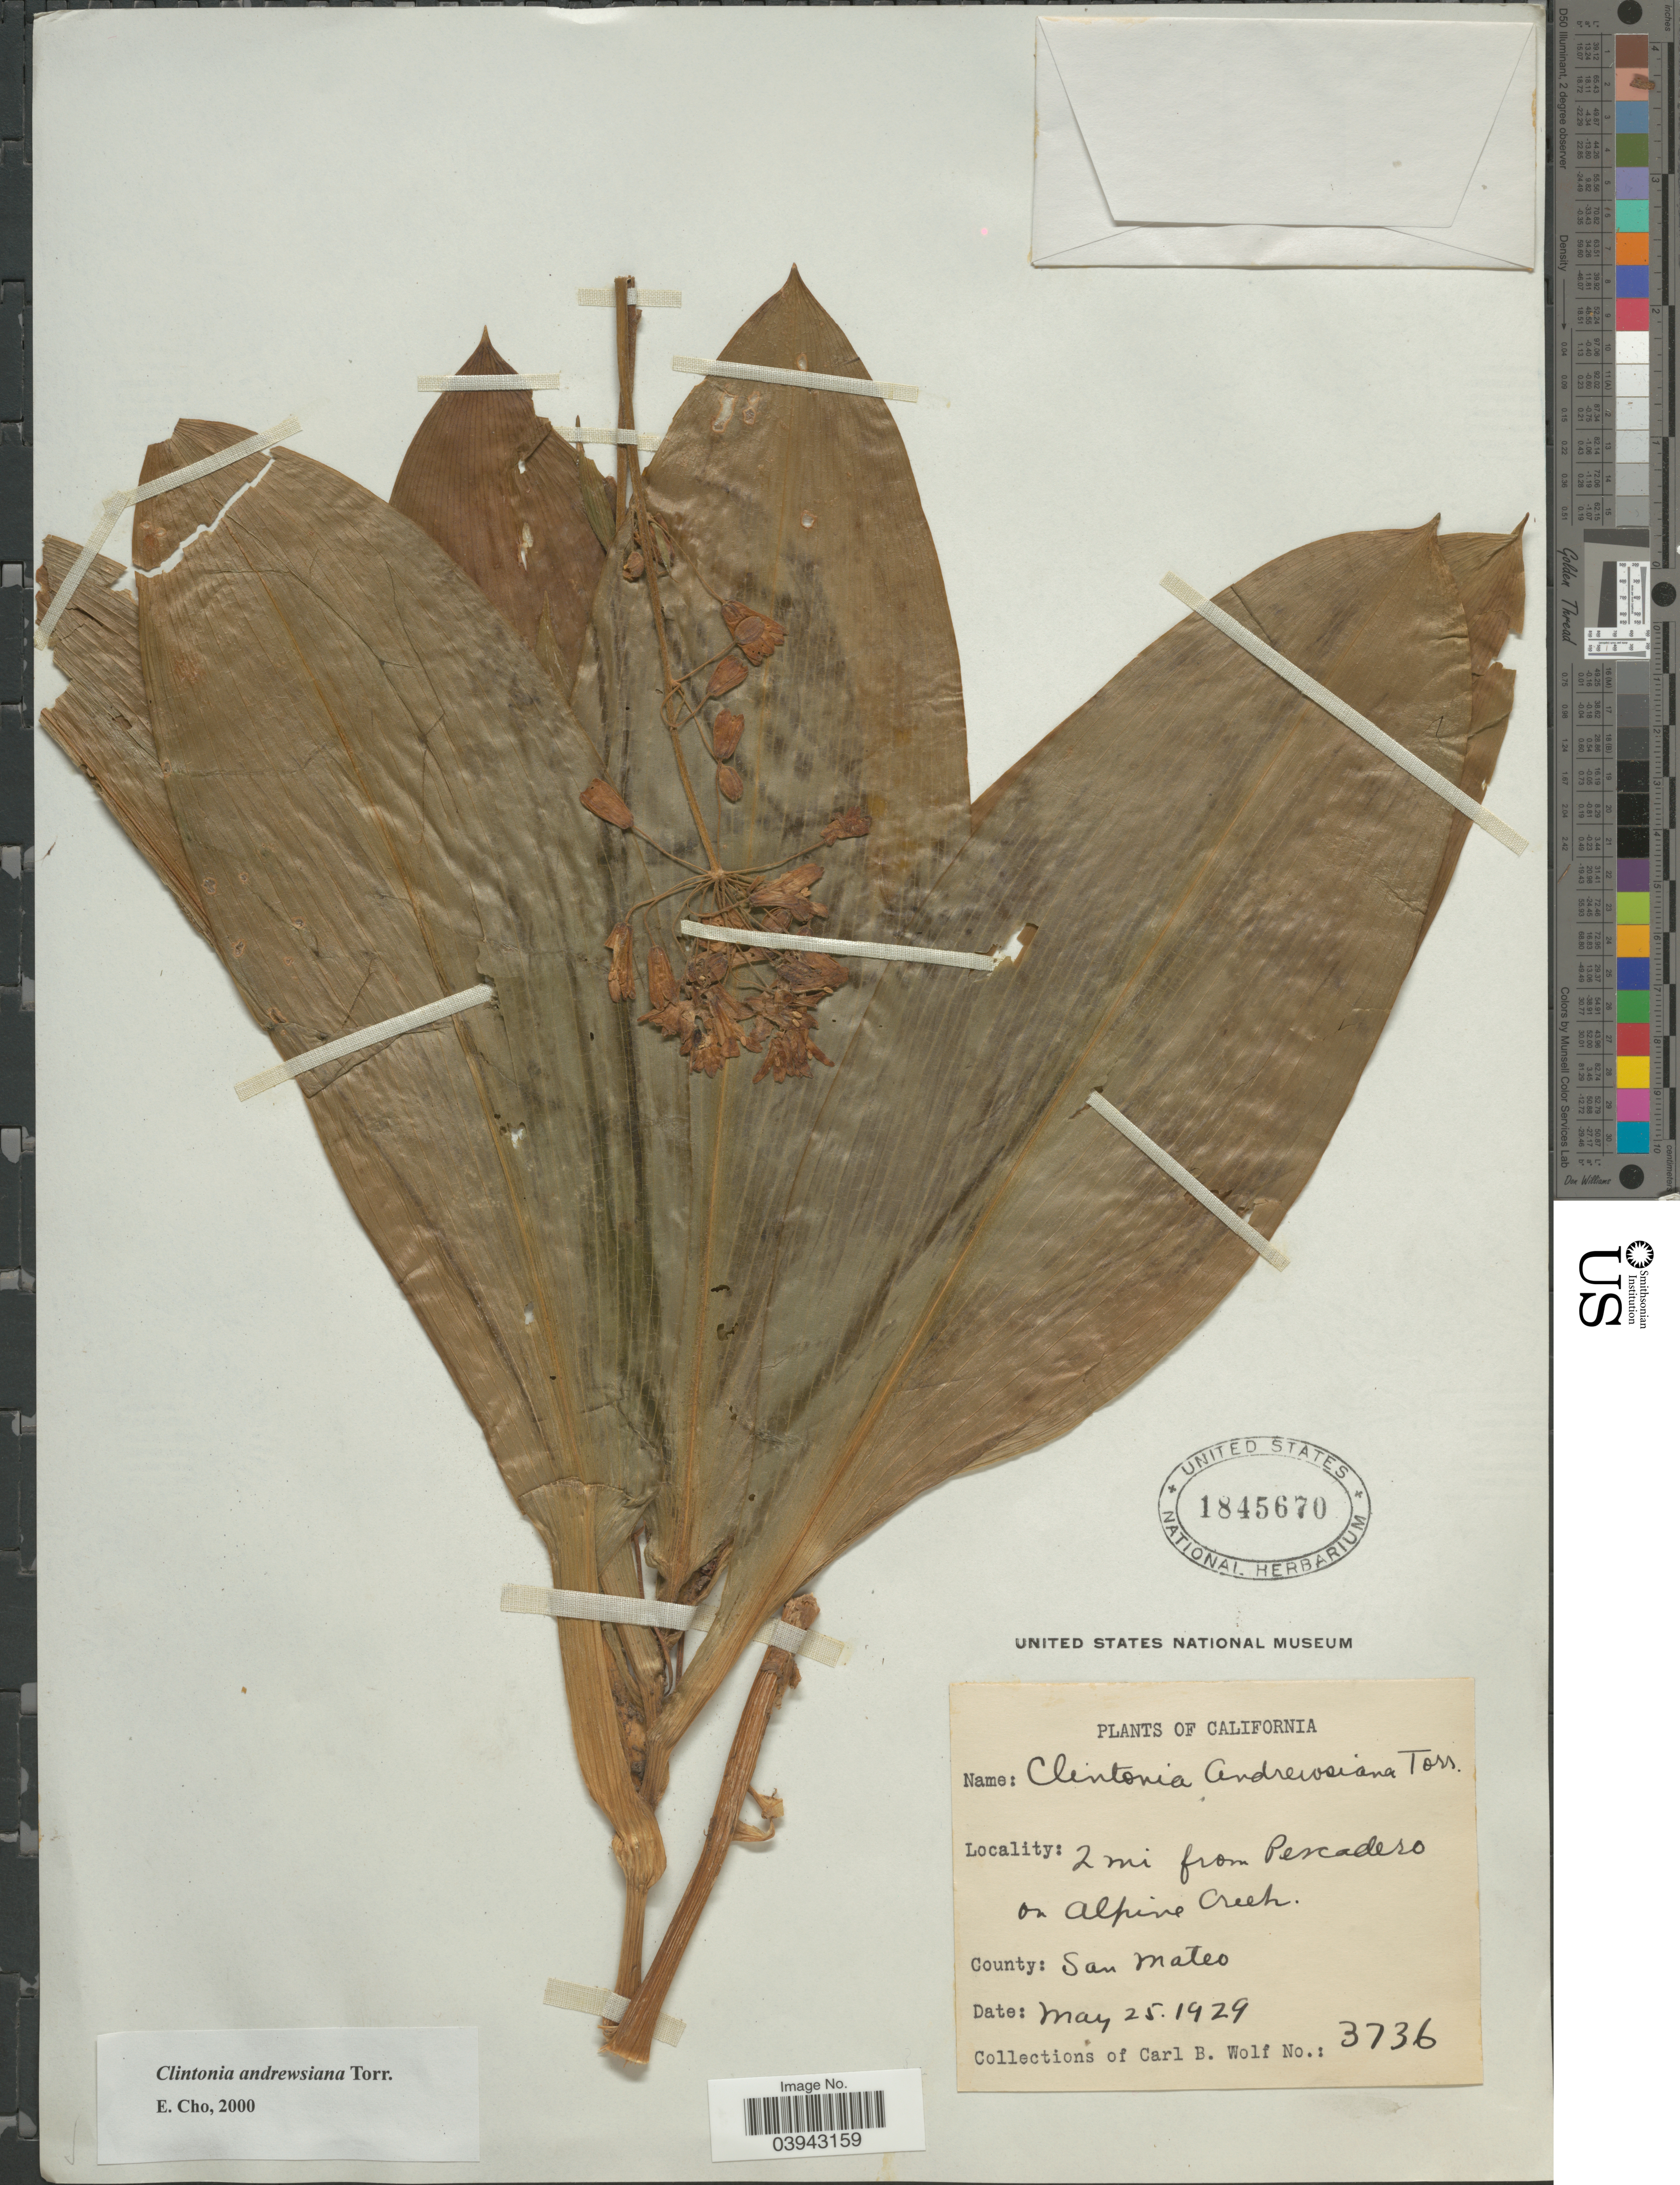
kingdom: Plantae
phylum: Tracheophyta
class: Liliopsida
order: Liliales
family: Liliaceae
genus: Clintonia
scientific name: Clintonia andrewsiana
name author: Torr.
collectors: C. B. Wolf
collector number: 3736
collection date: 1929-05-25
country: United States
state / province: California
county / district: San Mateo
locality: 2 mi from Pescadero on Alpine Creek. County: San Mateo.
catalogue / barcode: US 1845670